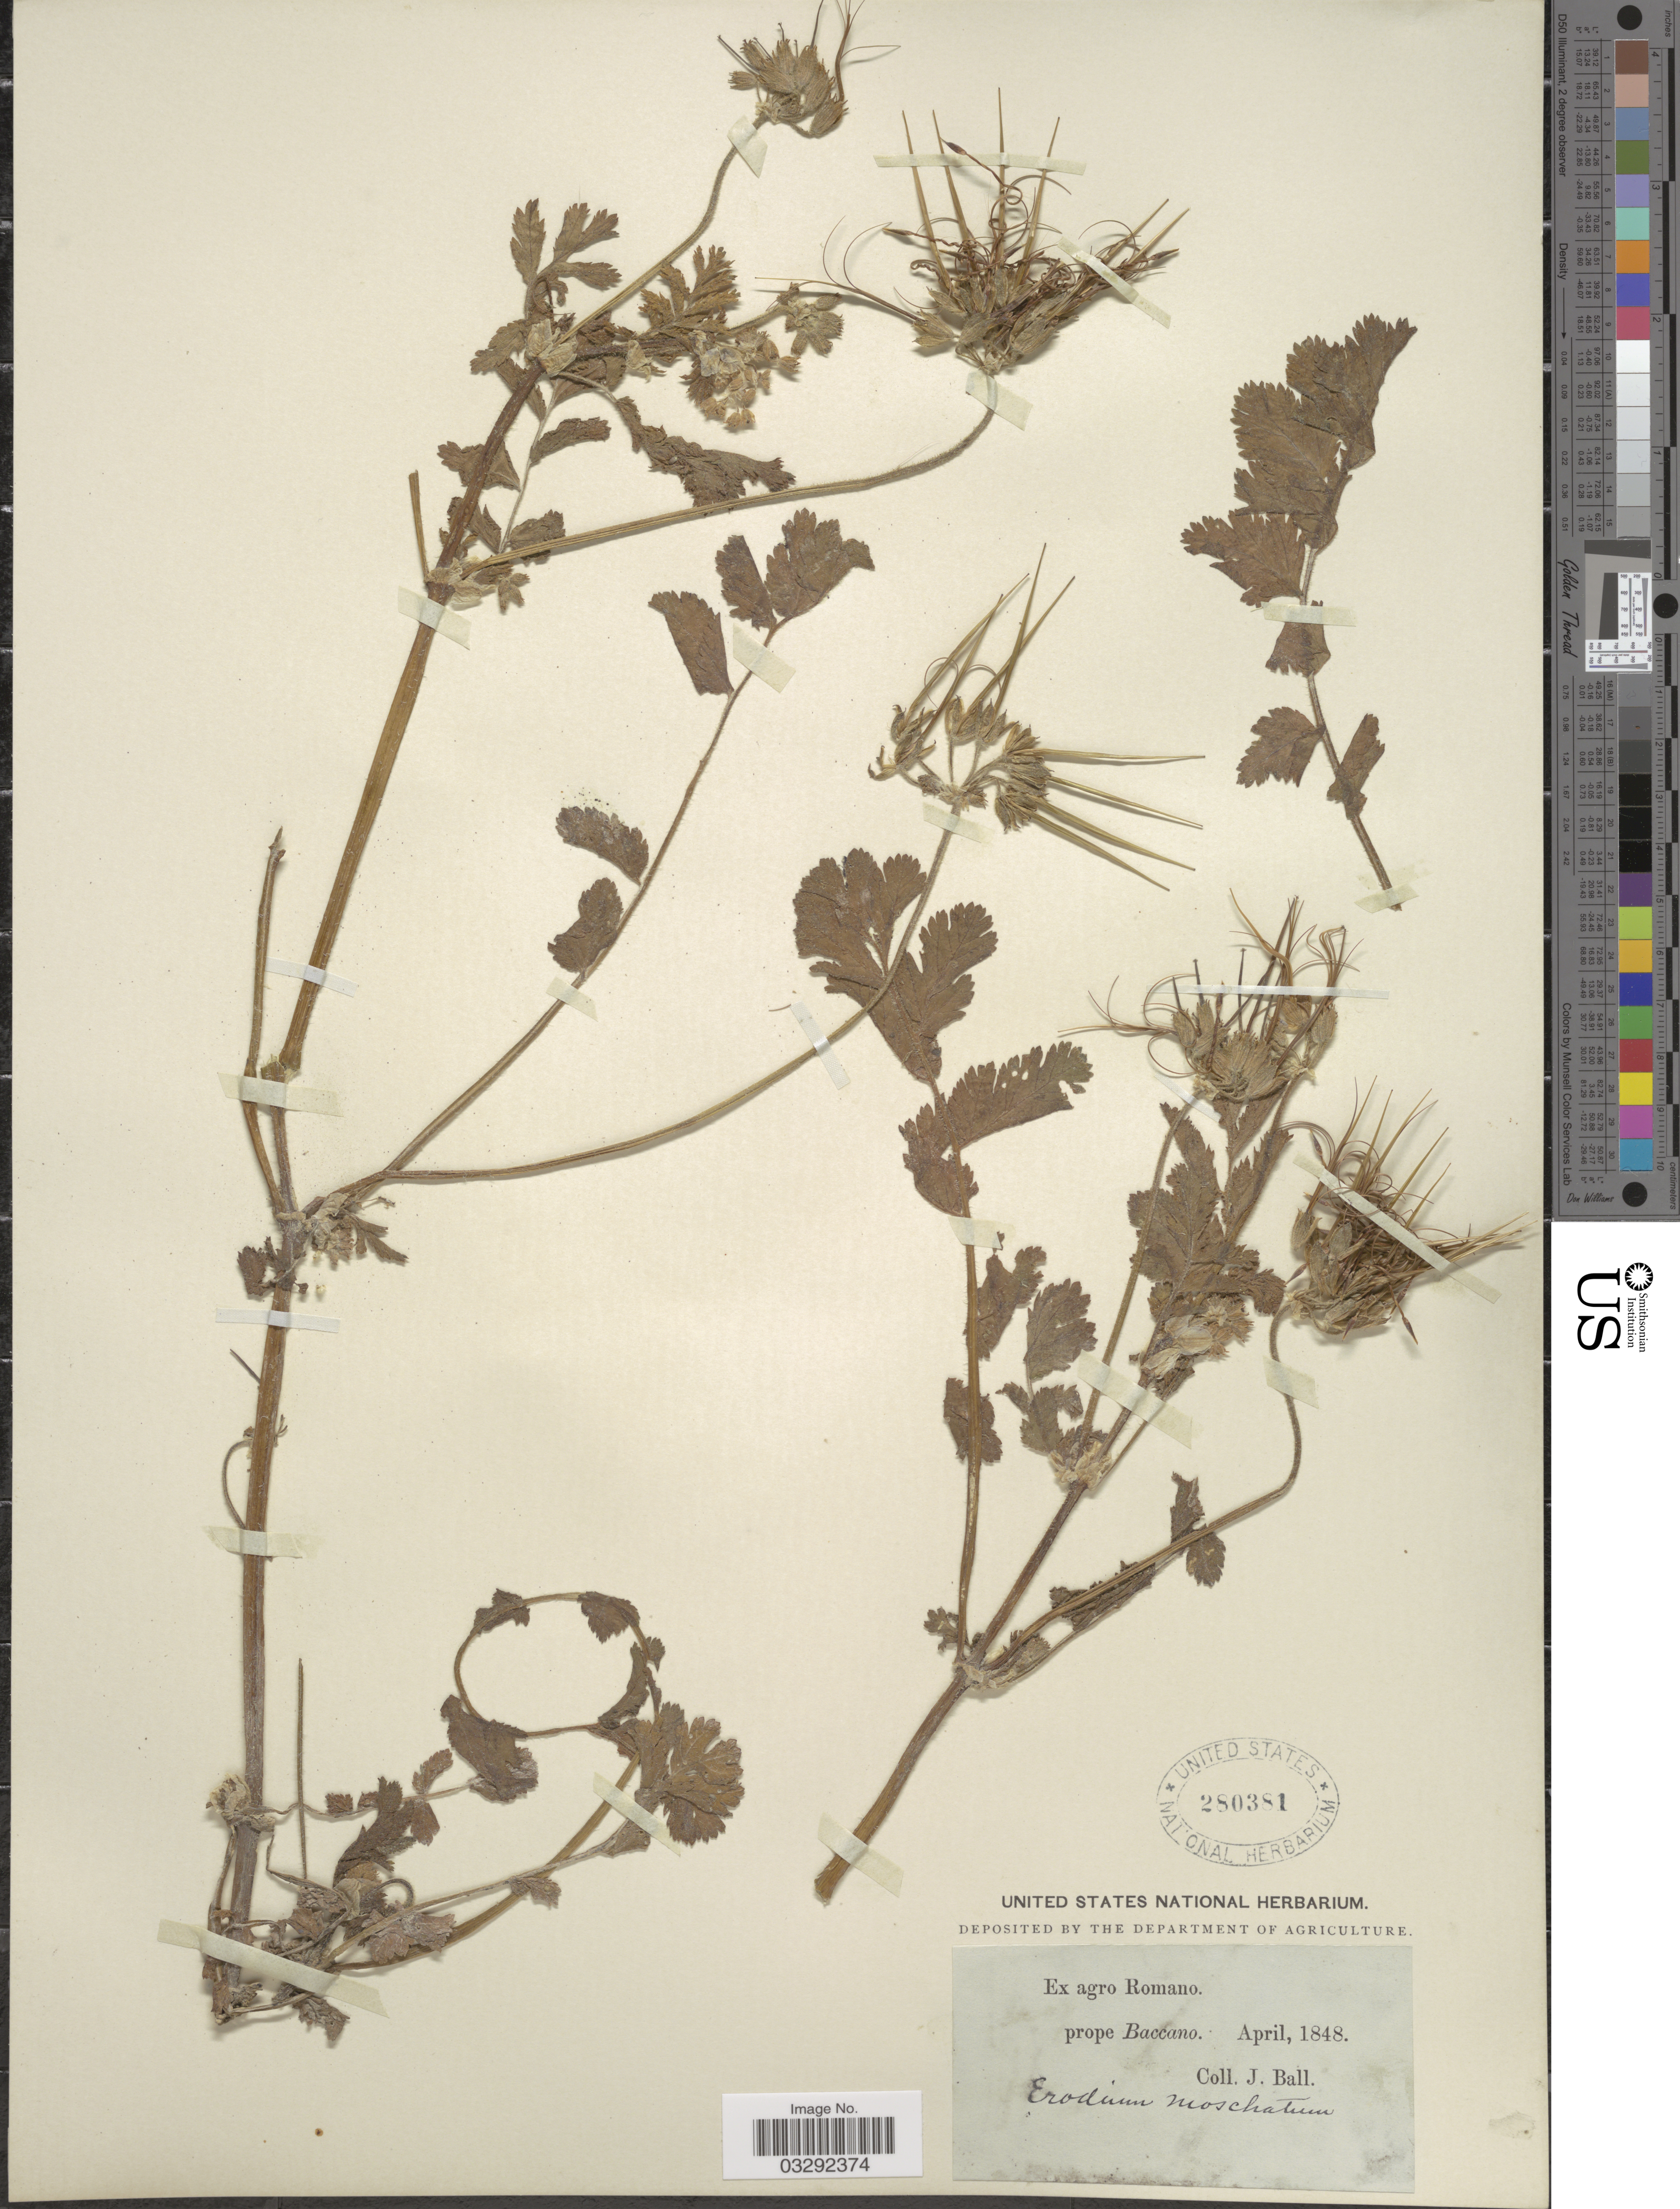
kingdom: Plantae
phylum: Tracheophyta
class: Magnoliopsida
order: Geraniales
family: Geraniaceae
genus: Erodium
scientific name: Erodium moschatum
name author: (L.) L'Hér. ex Aiton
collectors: J. Ball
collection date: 1848-04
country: Italy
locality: Ex agro Romano prope Baccano.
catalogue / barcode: US 280381